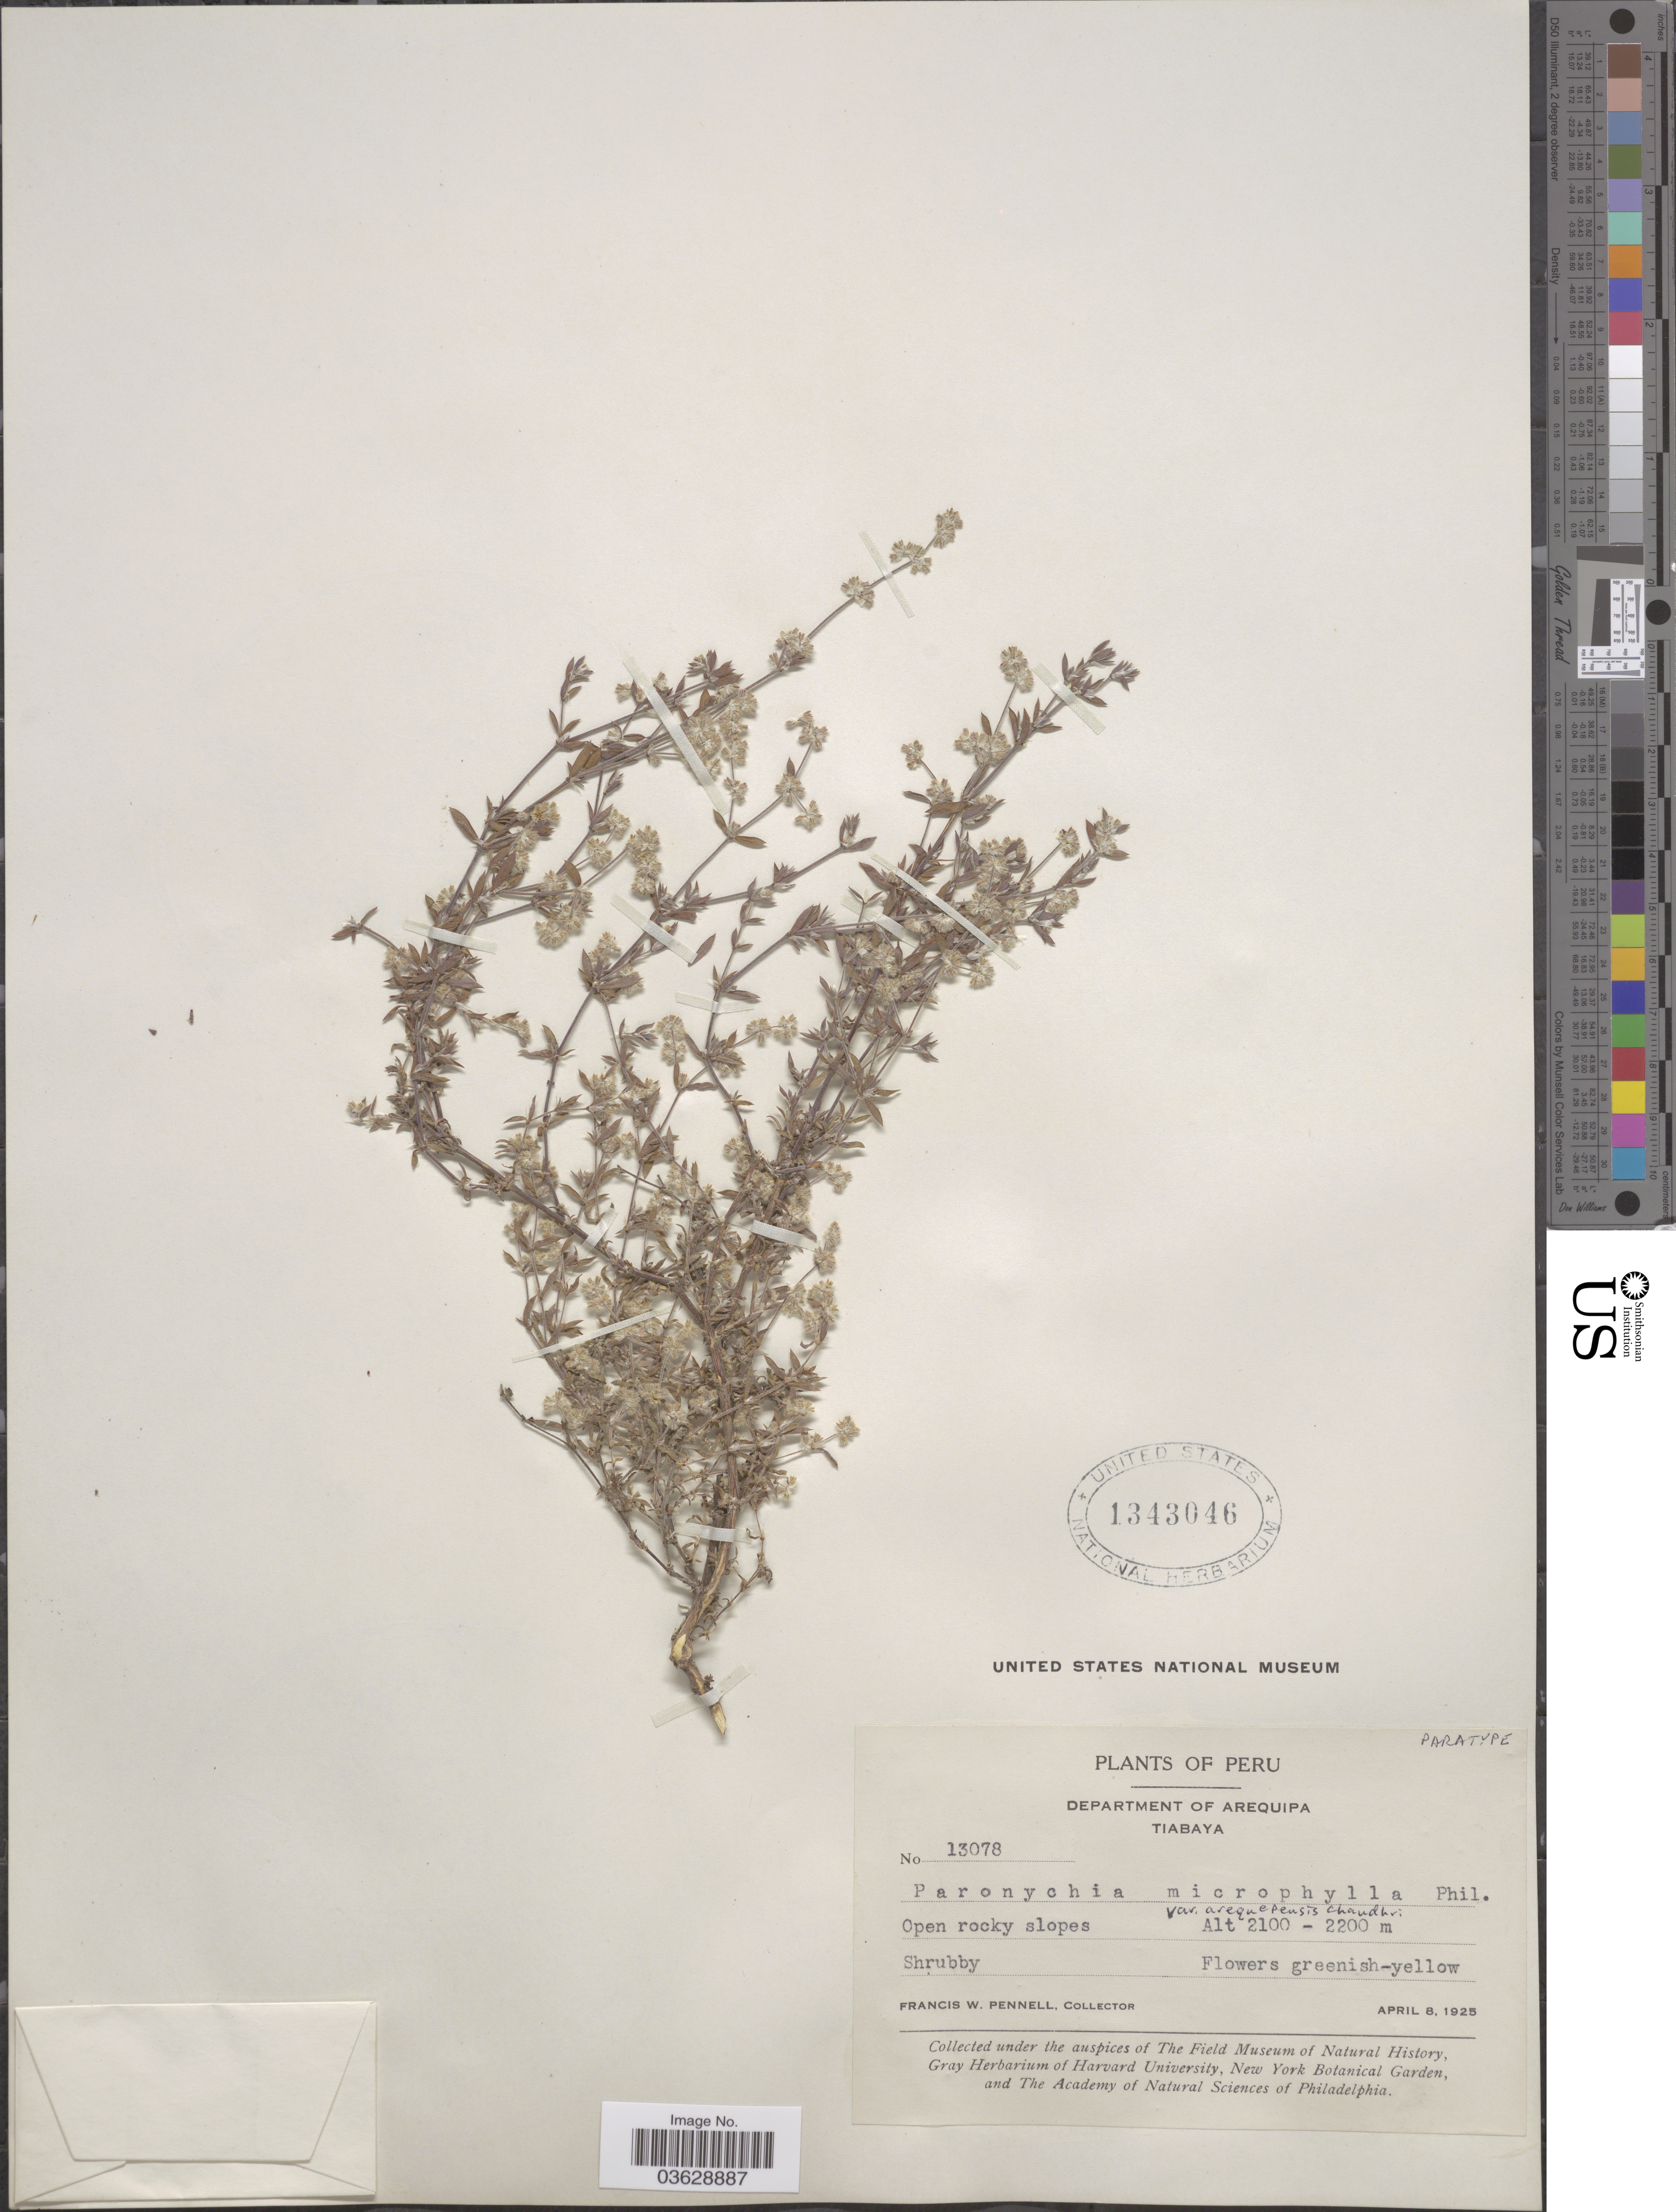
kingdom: Plantae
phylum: Tracheophyta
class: Magnoliopsida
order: Caryophyllales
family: Caryophyllaceae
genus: Paronychia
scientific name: Paronychia microphylla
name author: Phil.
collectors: F. W. Pennell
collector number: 13078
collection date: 1925-04-08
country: Peru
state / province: Arequipa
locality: Department of Arequipa. Tiabaya.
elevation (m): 2100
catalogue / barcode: US 1343046